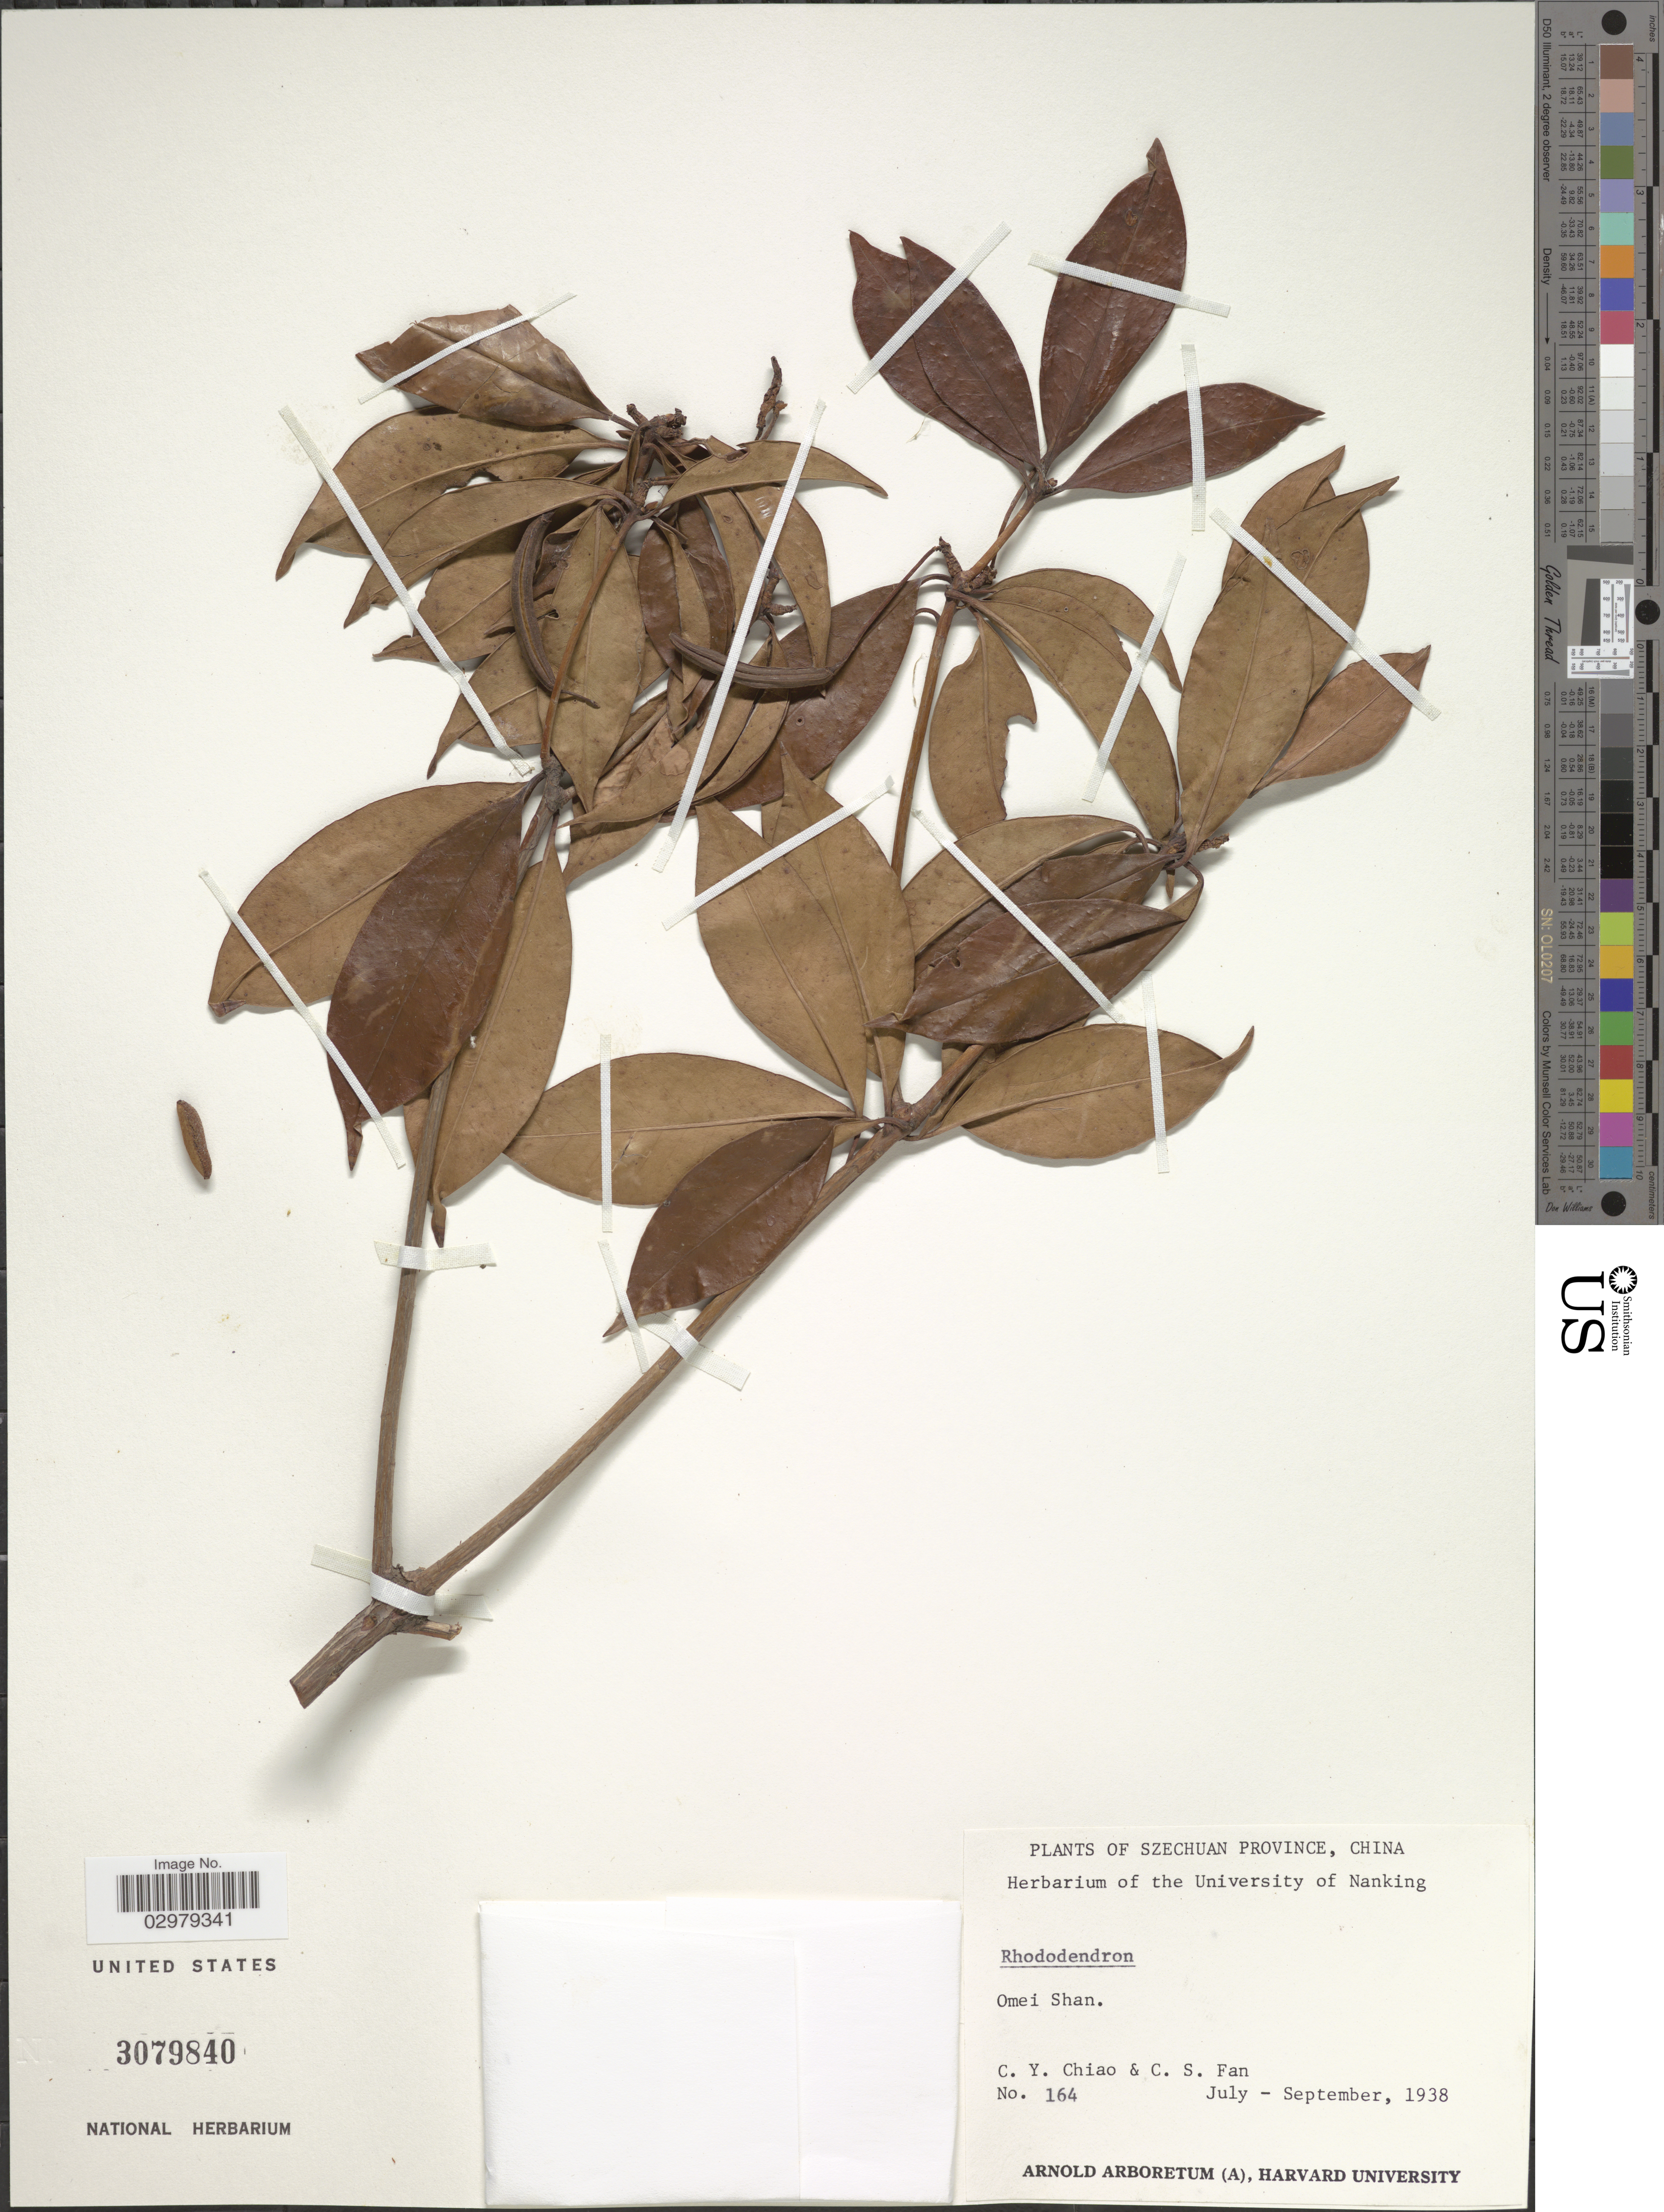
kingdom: Plantae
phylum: Tracheophyta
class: Magnoliopsida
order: Ericales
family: Ericaceae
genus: Rhododendron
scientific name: Rhododendron sp.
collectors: C. Y. Chiao & C. S. Fan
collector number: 164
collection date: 1938-07/1938-09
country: China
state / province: Sichuan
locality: Szechuan Province. Omei Shan.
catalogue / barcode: US 3079840